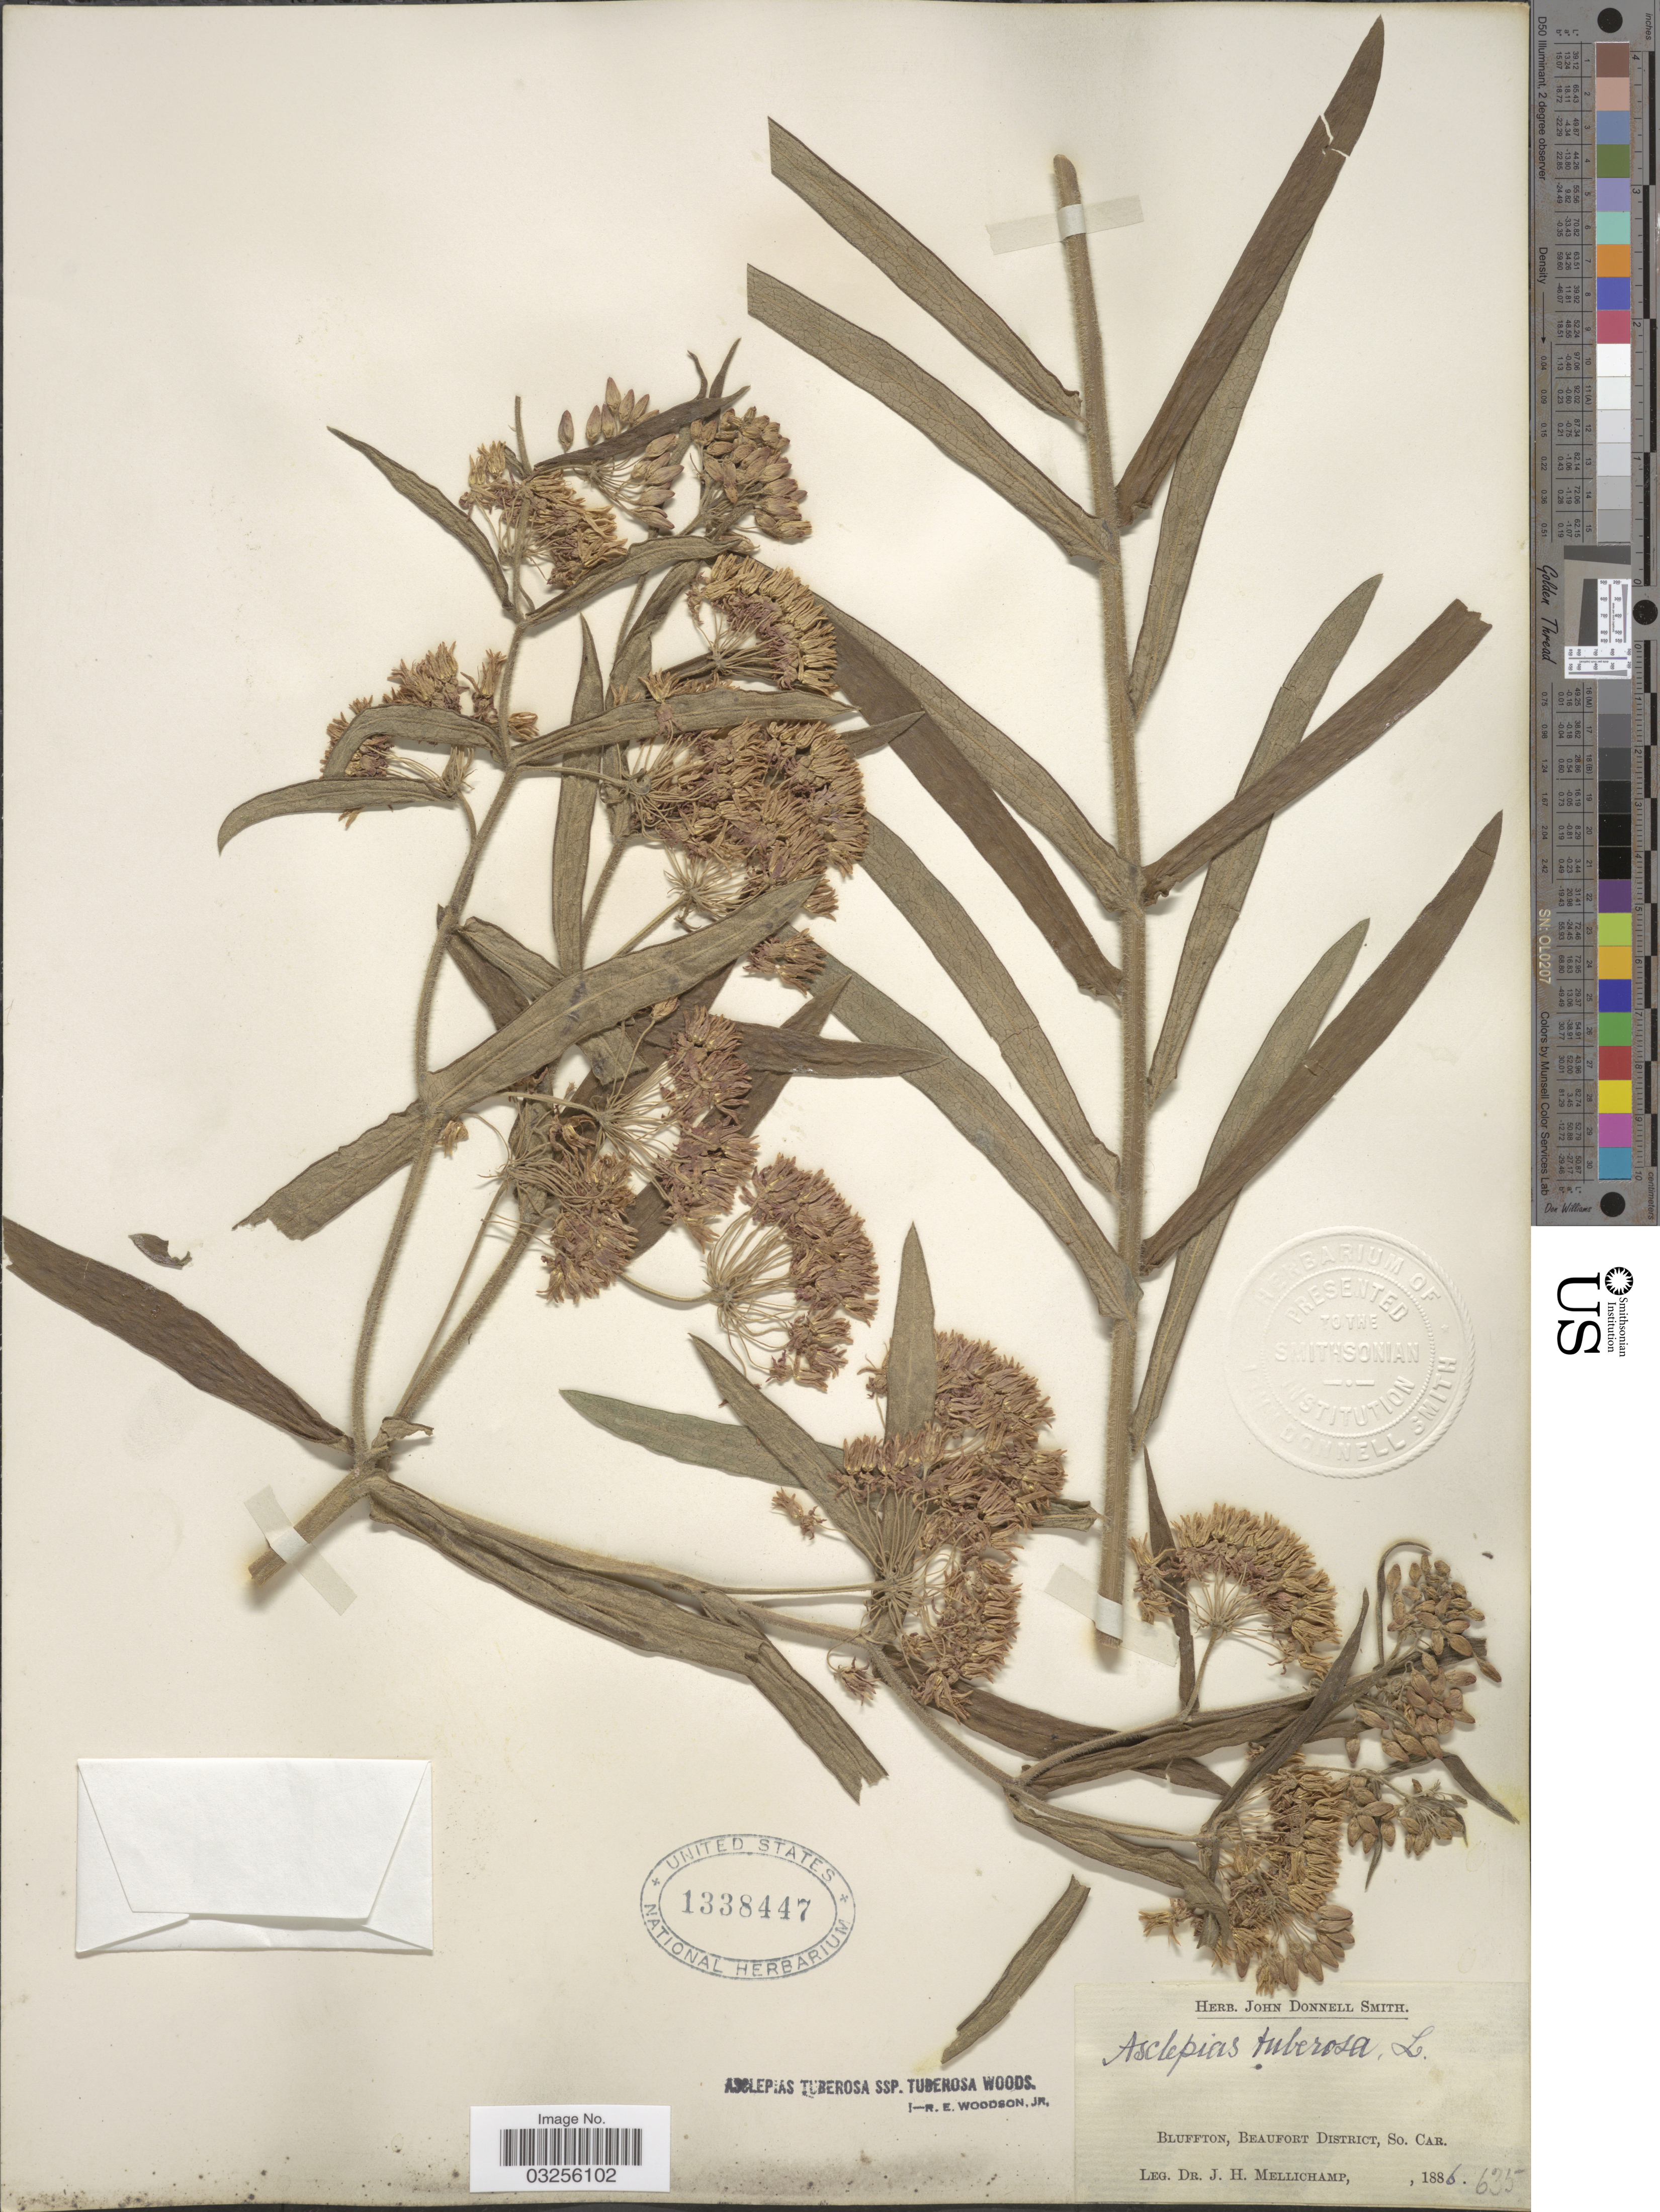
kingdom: Plantae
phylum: Tracheophyta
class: Magnoliopsida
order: Gentianales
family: Apocynaceae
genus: Asclepias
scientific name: Asclepias tuberosa subsp. tuberosa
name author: L.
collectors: J. H. Mellichamp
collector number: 635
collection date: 1886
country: United States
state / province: South Carolina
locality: Bluffton, Beaufort District, So. Car.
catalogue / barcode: US 1338447